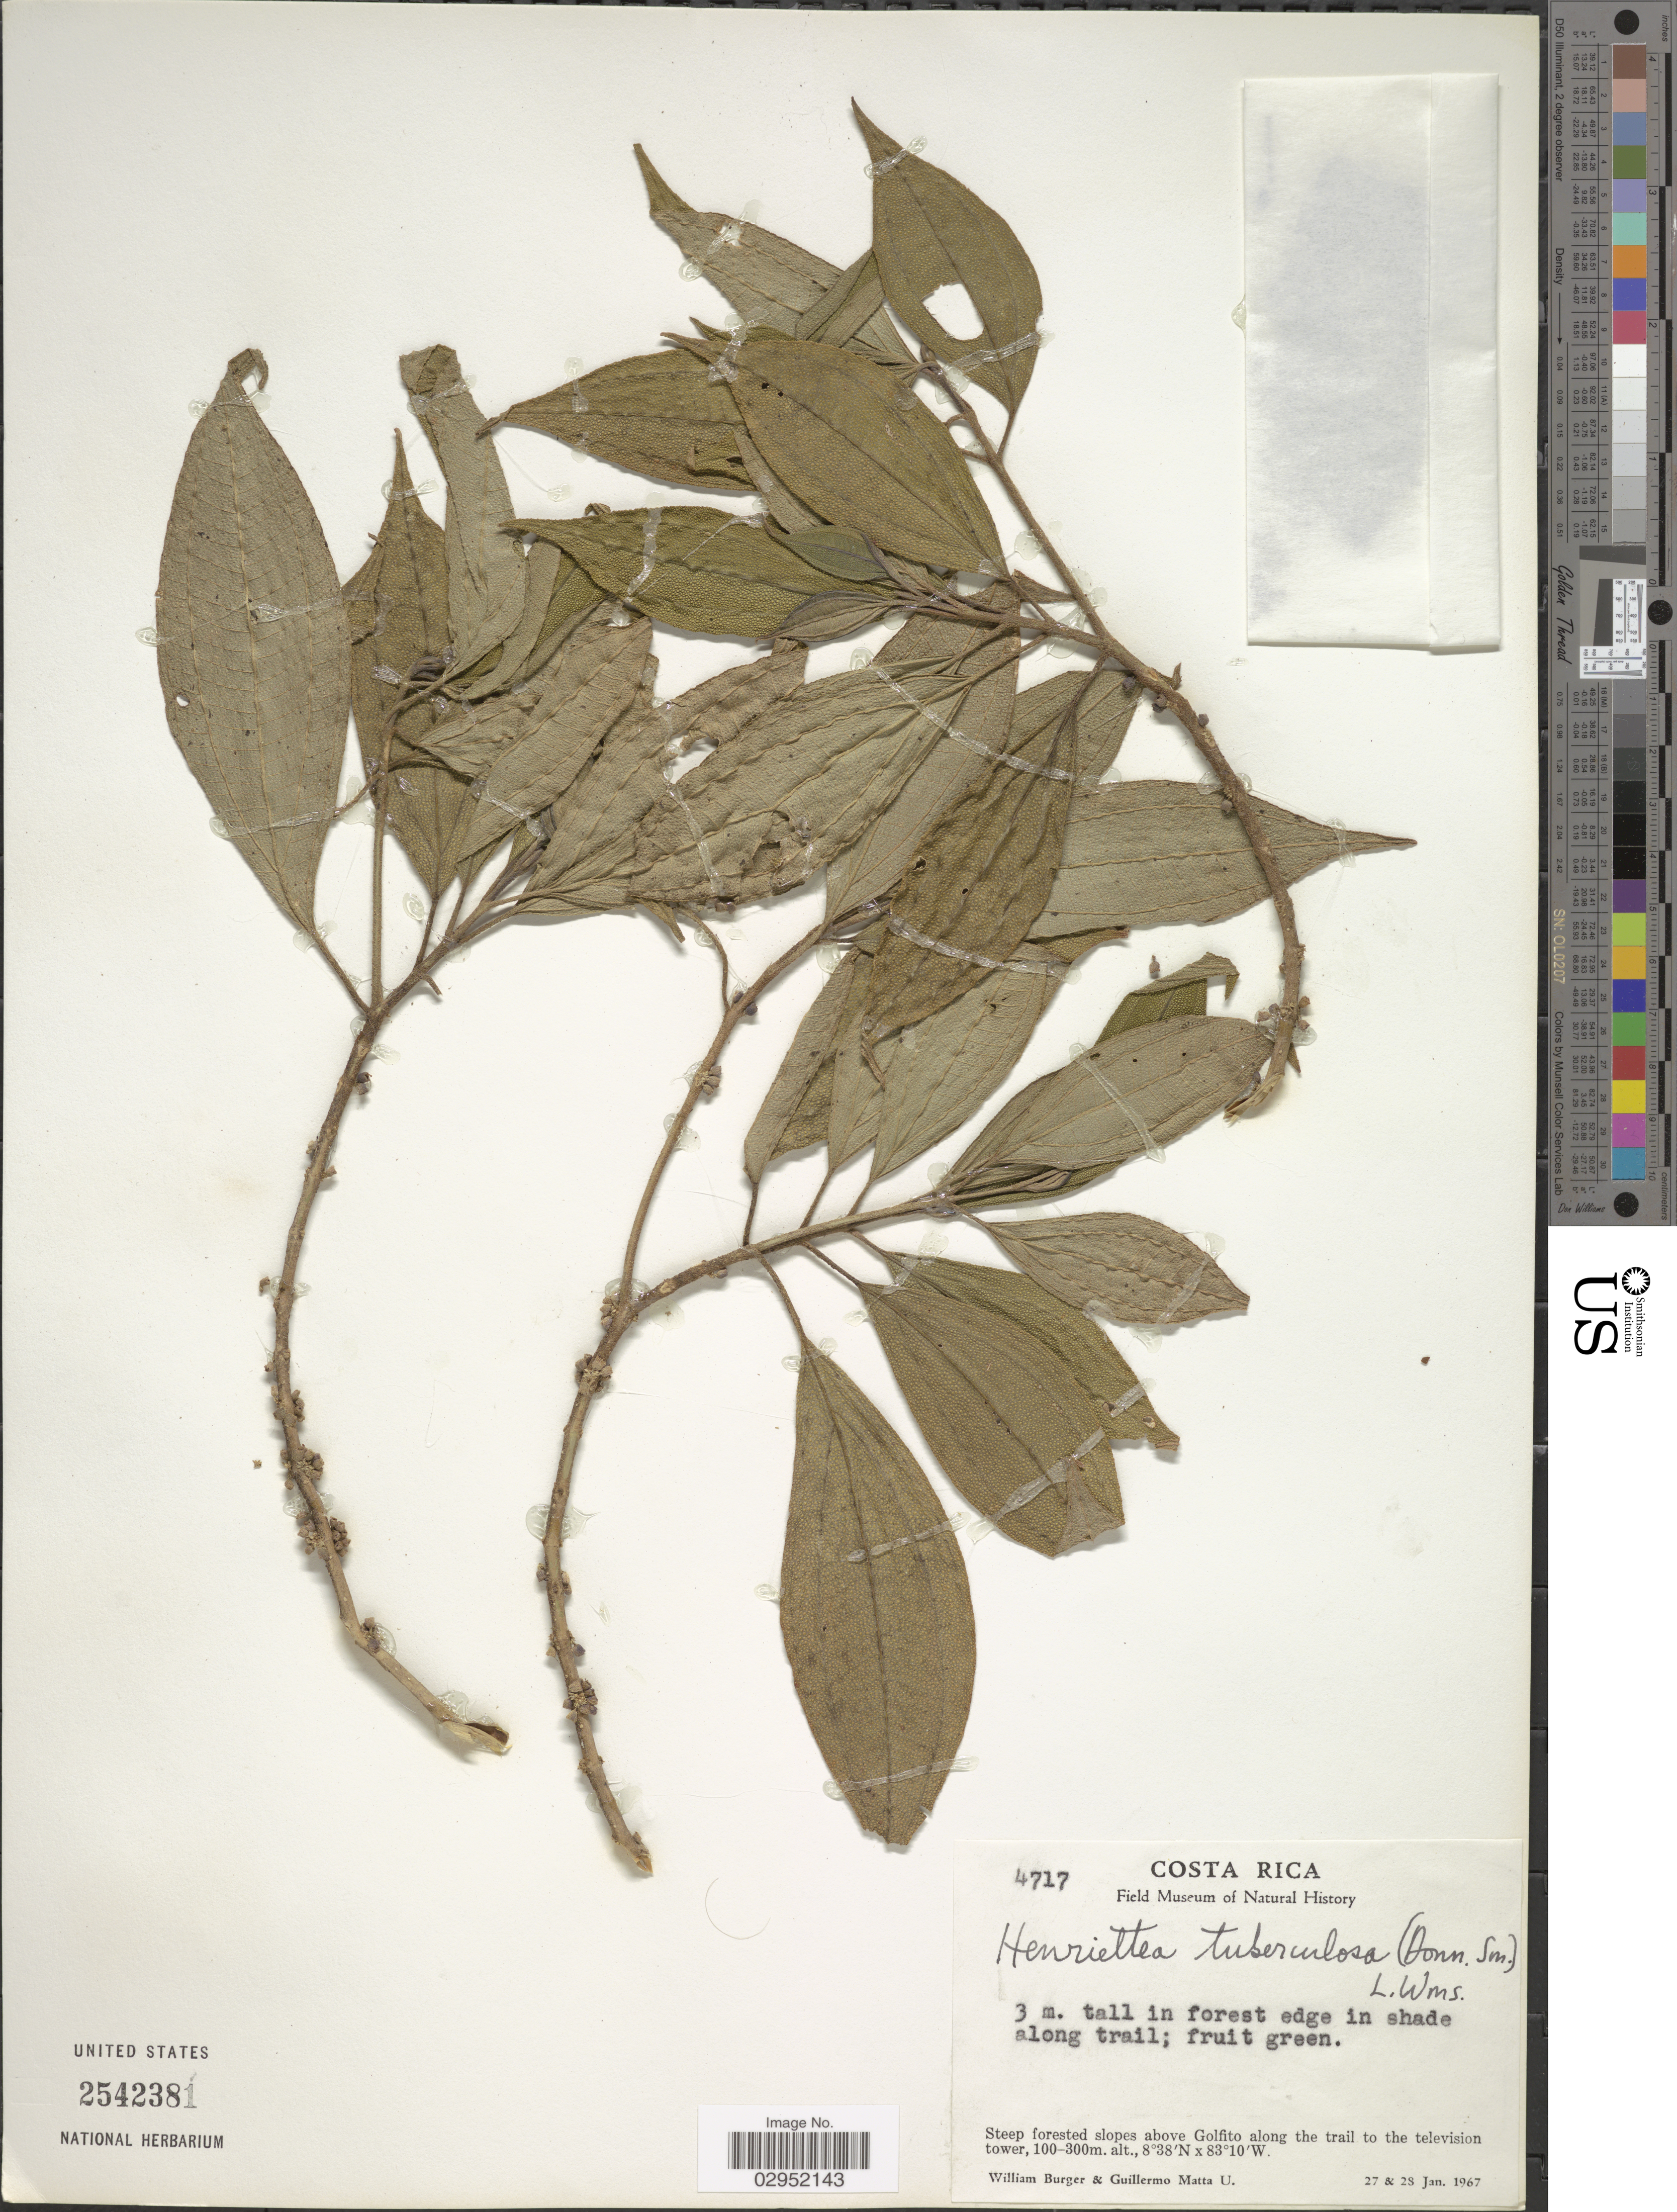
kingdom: Plantae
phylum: Tracheophyta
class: Magnoliopsida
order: Myrtales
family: Melastomataceae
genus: Henriettea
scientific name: Henriettea tuberculosa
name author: (Donn. Sm.) L.O. Williams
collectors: W. Burger & G. Matta U.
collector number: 4717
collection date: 1967-01-27/1967-01-28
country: Costa Rica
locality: Steep forested slopes above Golfito along the trail to the television tower.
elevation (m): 100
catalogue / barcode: US 2542381